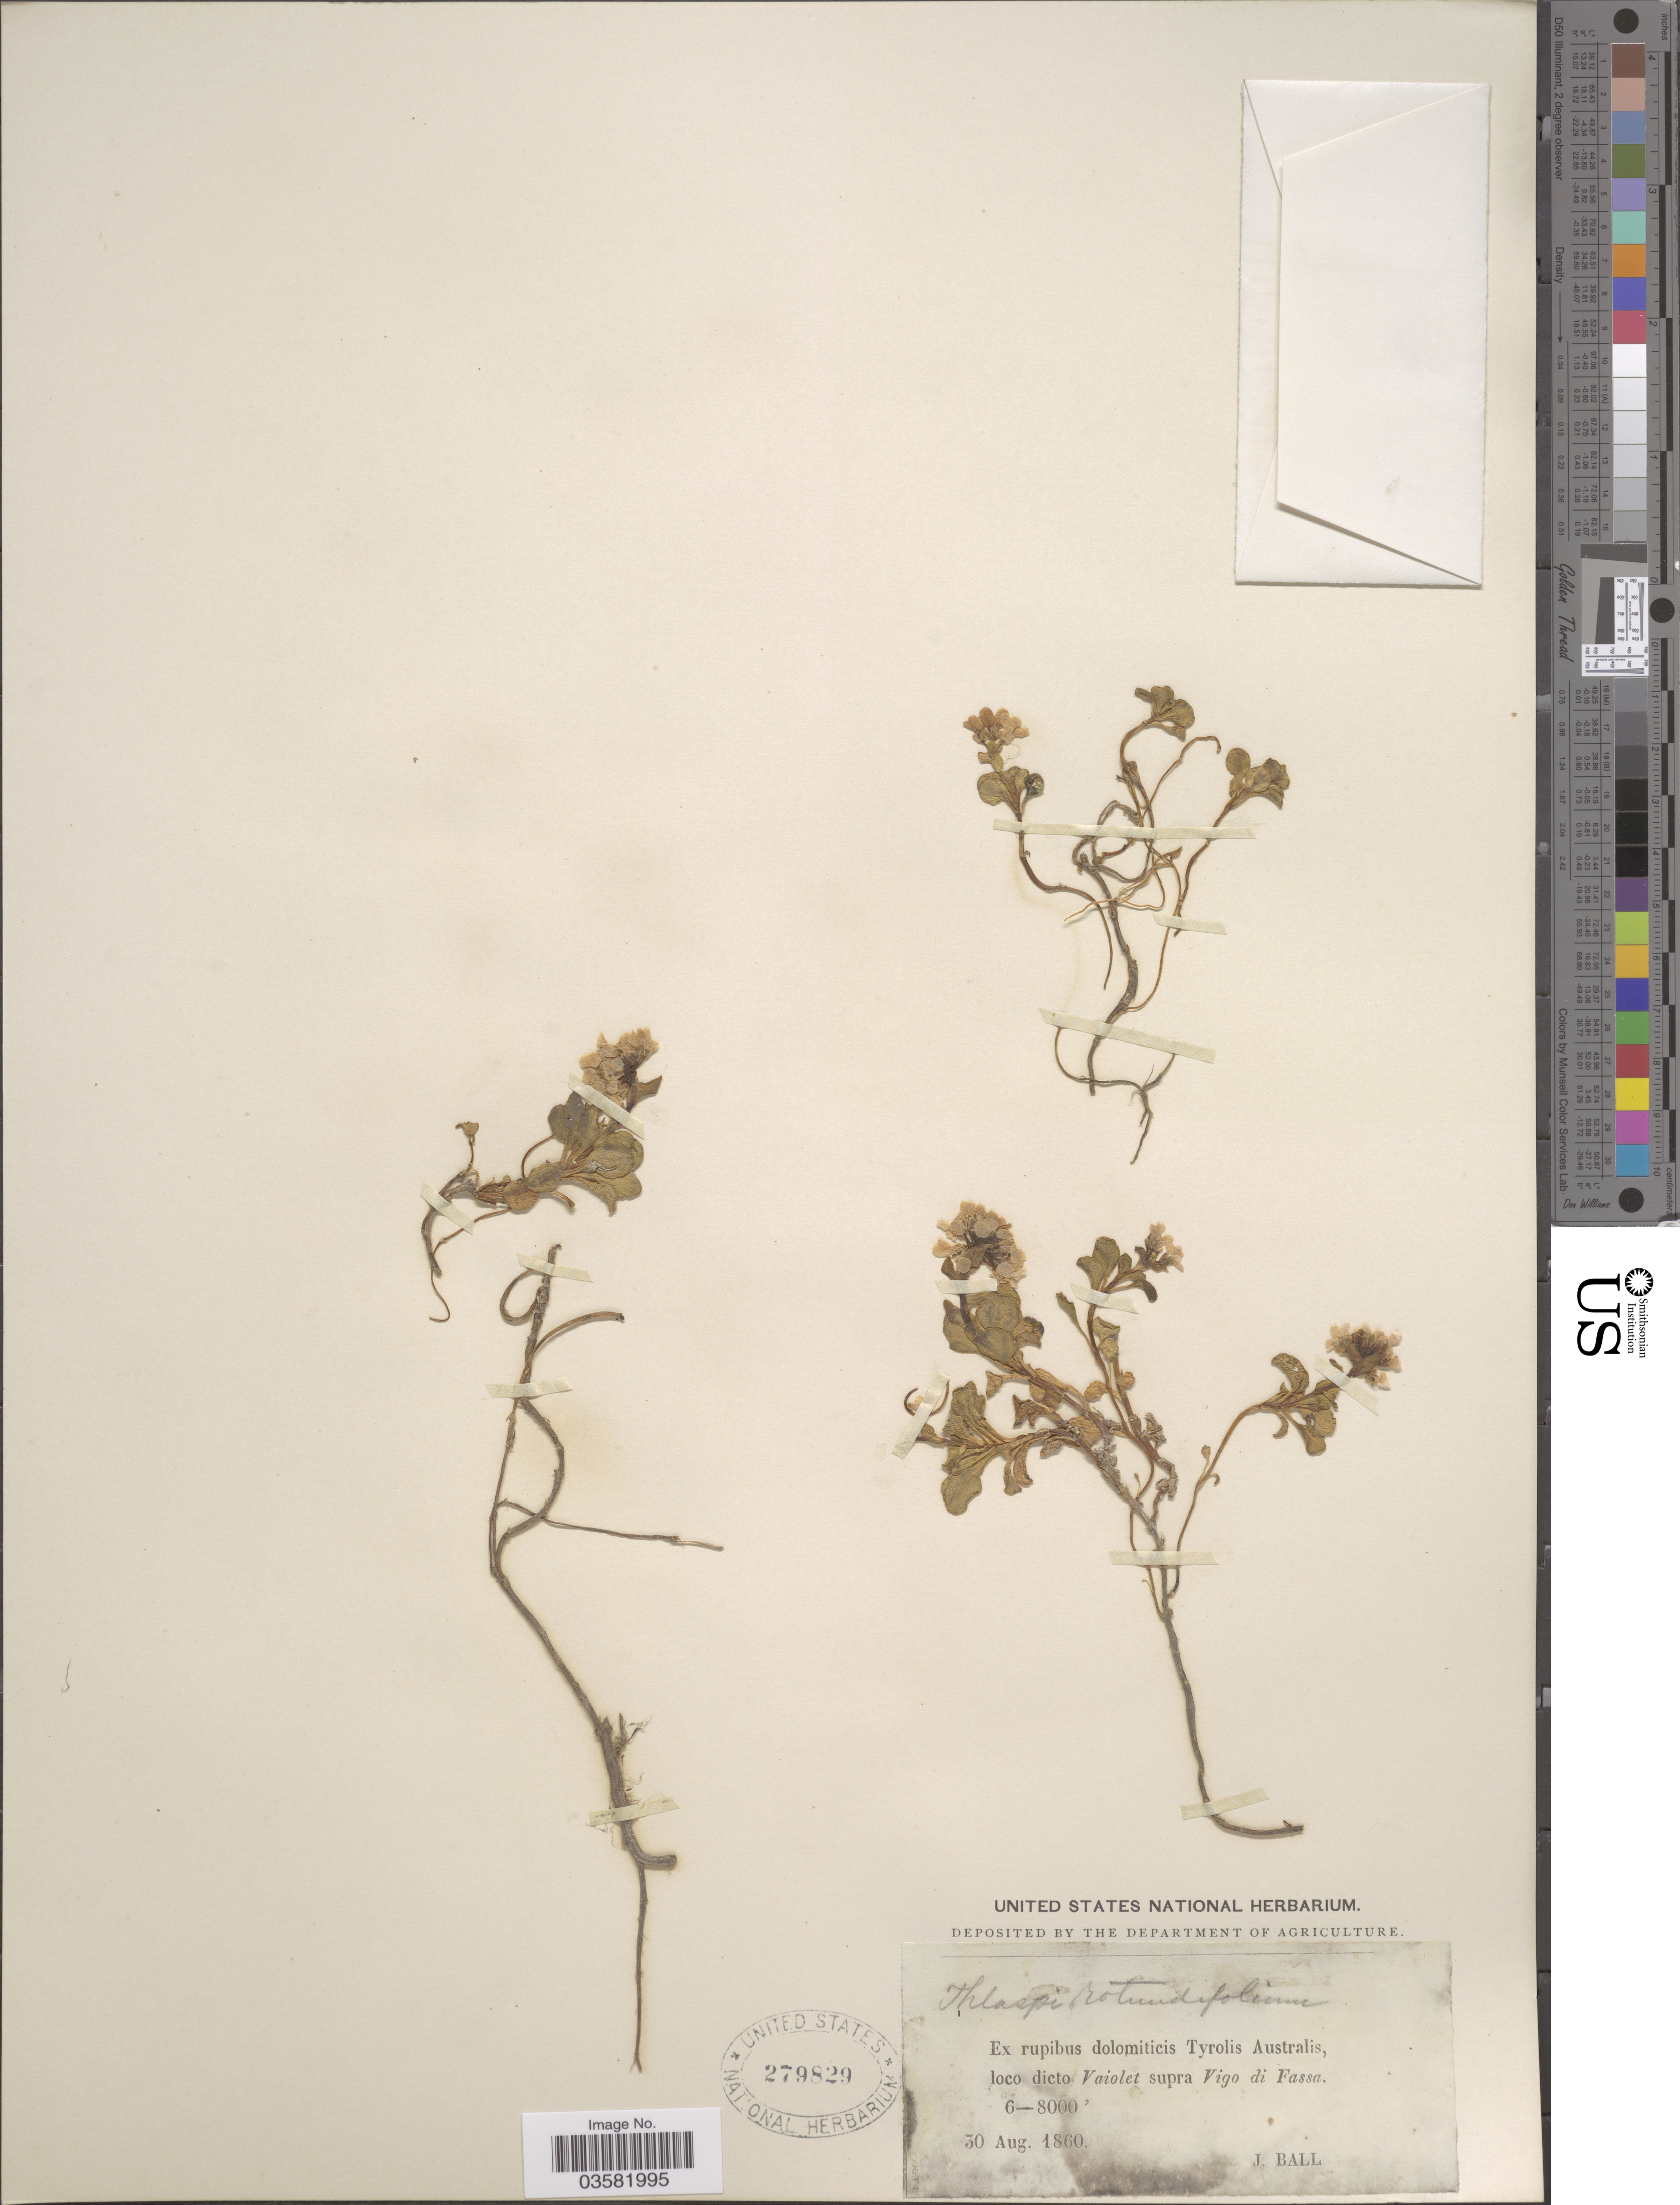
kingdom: Plantae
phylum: Tracheophyta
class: Magnoliopsida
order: Brassicales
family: Brassicaceae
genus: Thlaspi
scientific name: Thlaspi rotundifolium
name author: (L.) Gaudin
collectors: J. Ball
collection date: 1860-08-30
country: Italy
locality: Ex rupibus dolomiticis Tyrolis Australis, loco dicto Vaiolet supra Vigo di Fassa.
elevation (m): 1829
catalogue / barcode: US 279829